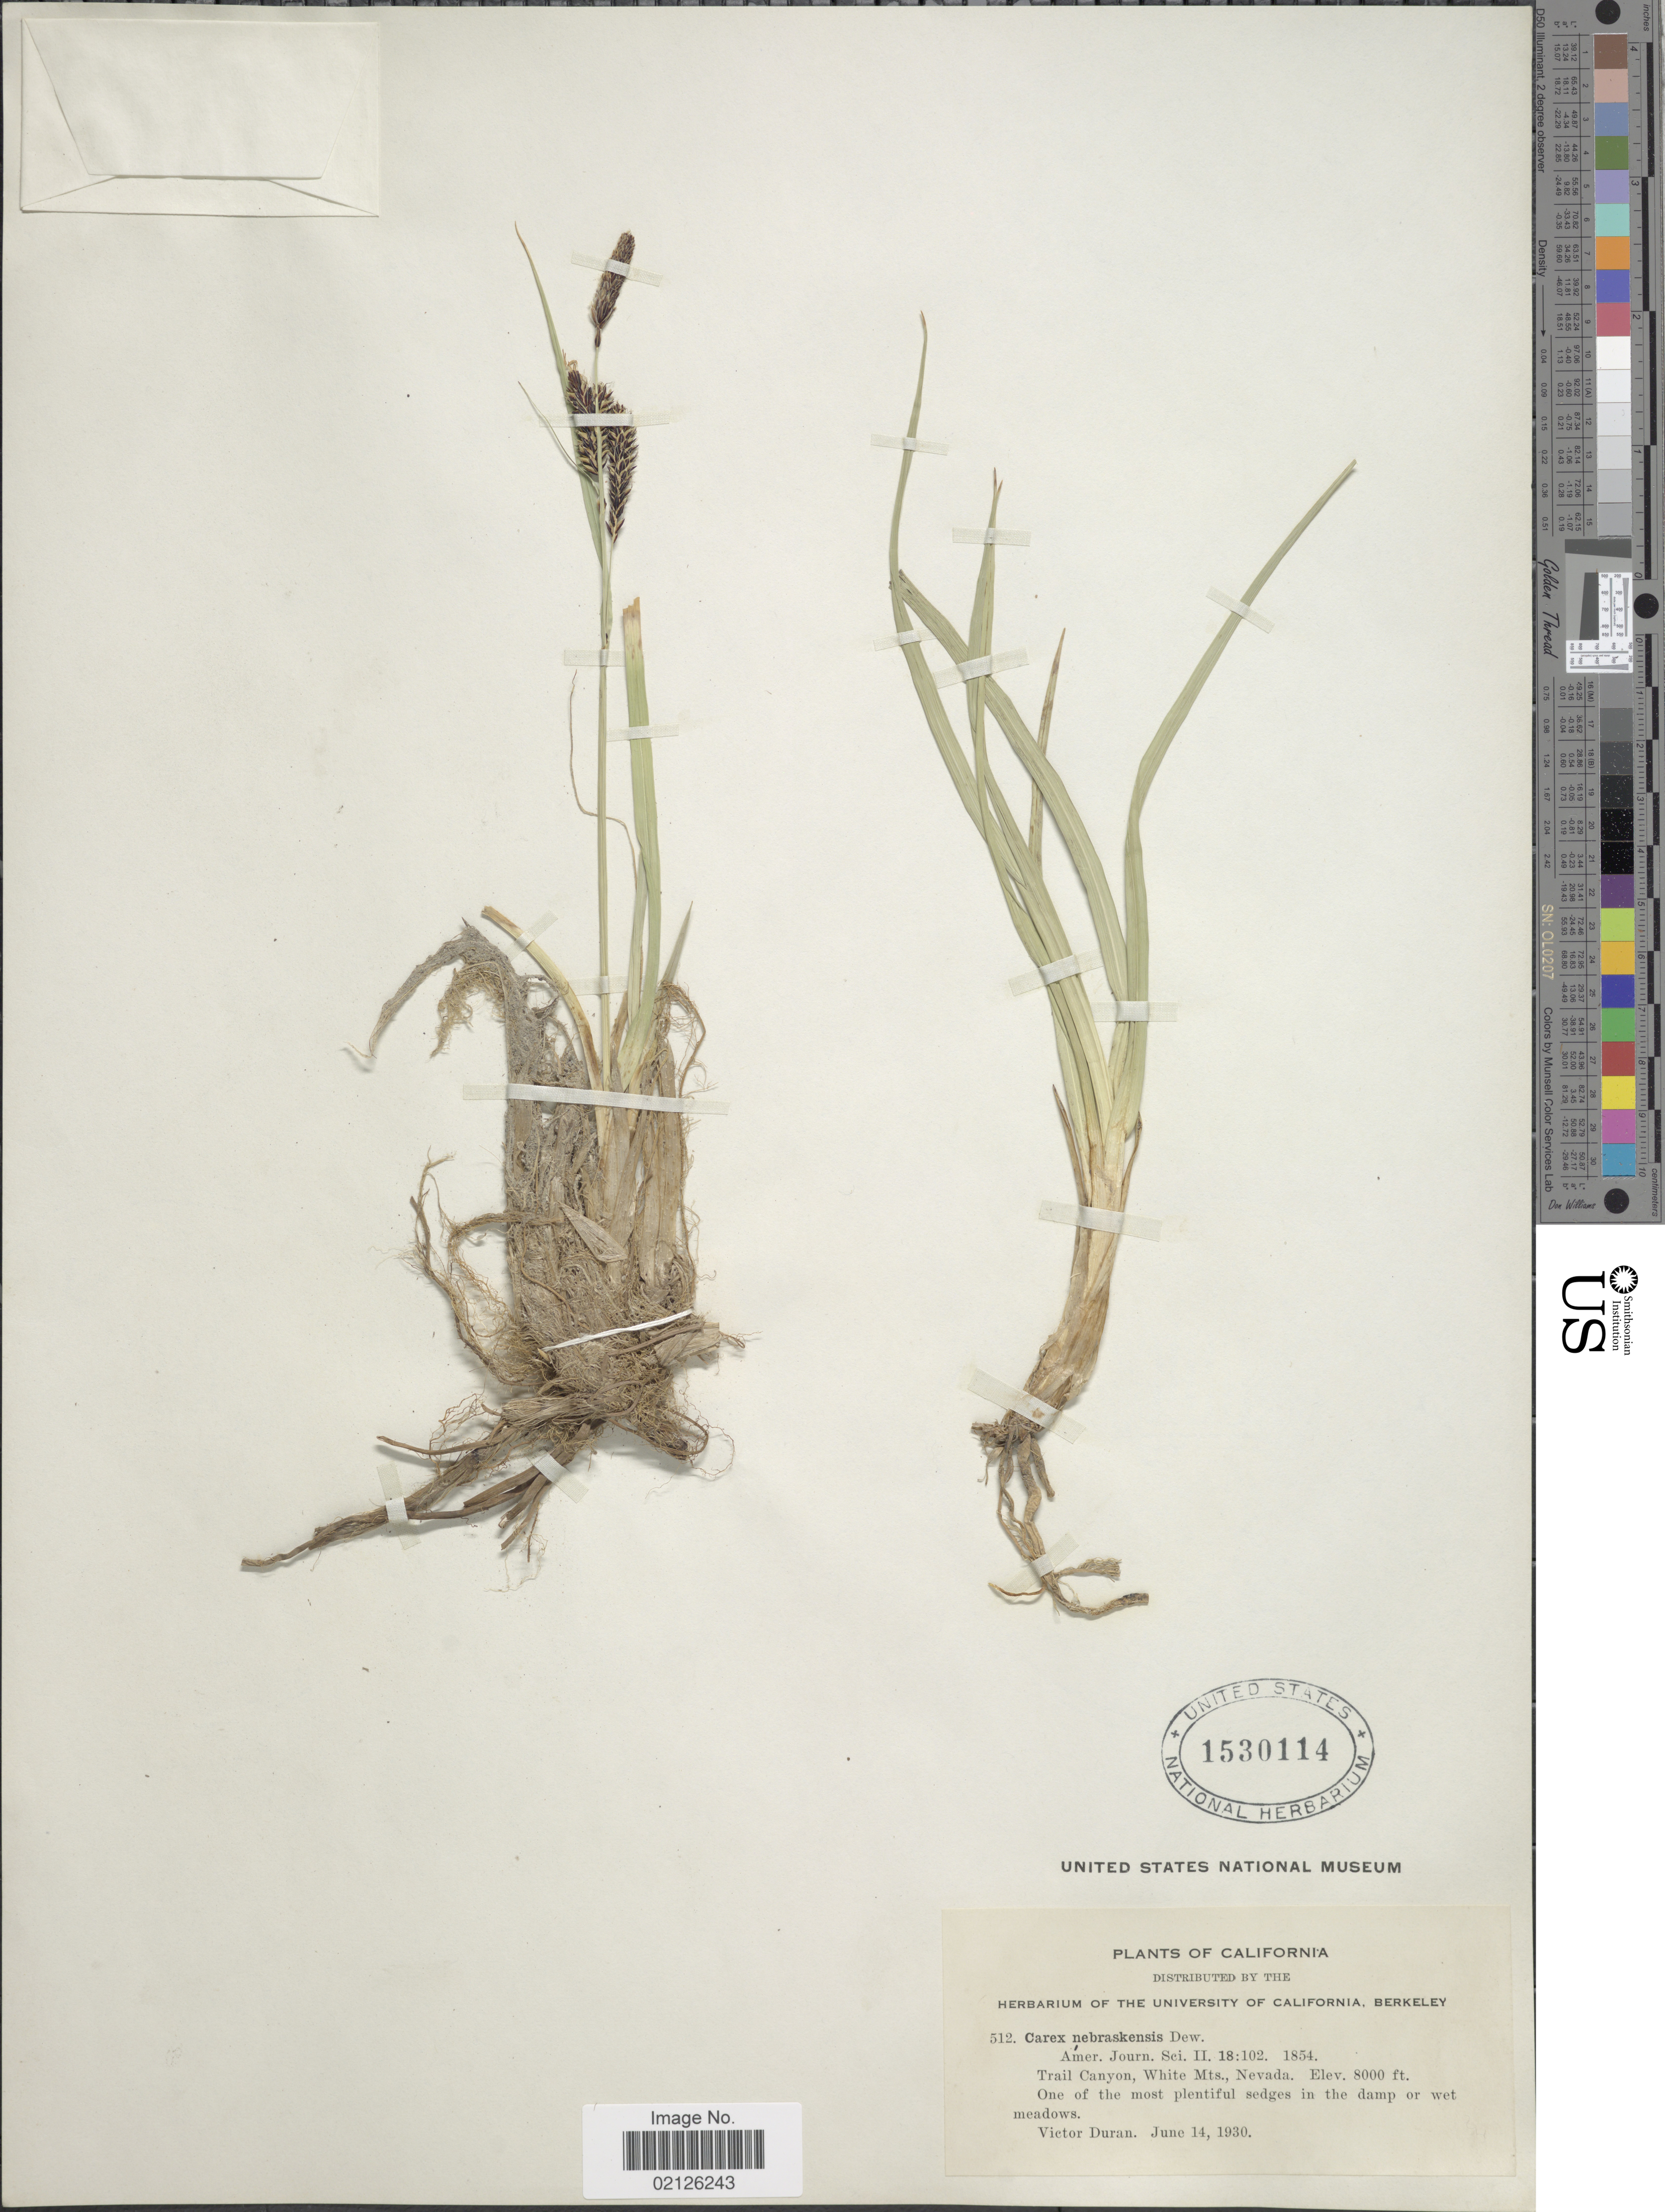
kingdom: Plantae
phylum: Tracheophyta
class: Liliopsida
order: Poales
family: Cyperaceae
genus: Carex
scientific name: Carex nebrascensis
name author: Dewey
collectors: V. Duran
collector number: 512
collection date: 1930-06-14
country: United States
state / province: Nevada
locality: Trail Canyon, White Mts.,California, One of the most plentiful sedges in the damp or wet meadows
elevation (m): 2438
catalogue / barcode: US 1530114